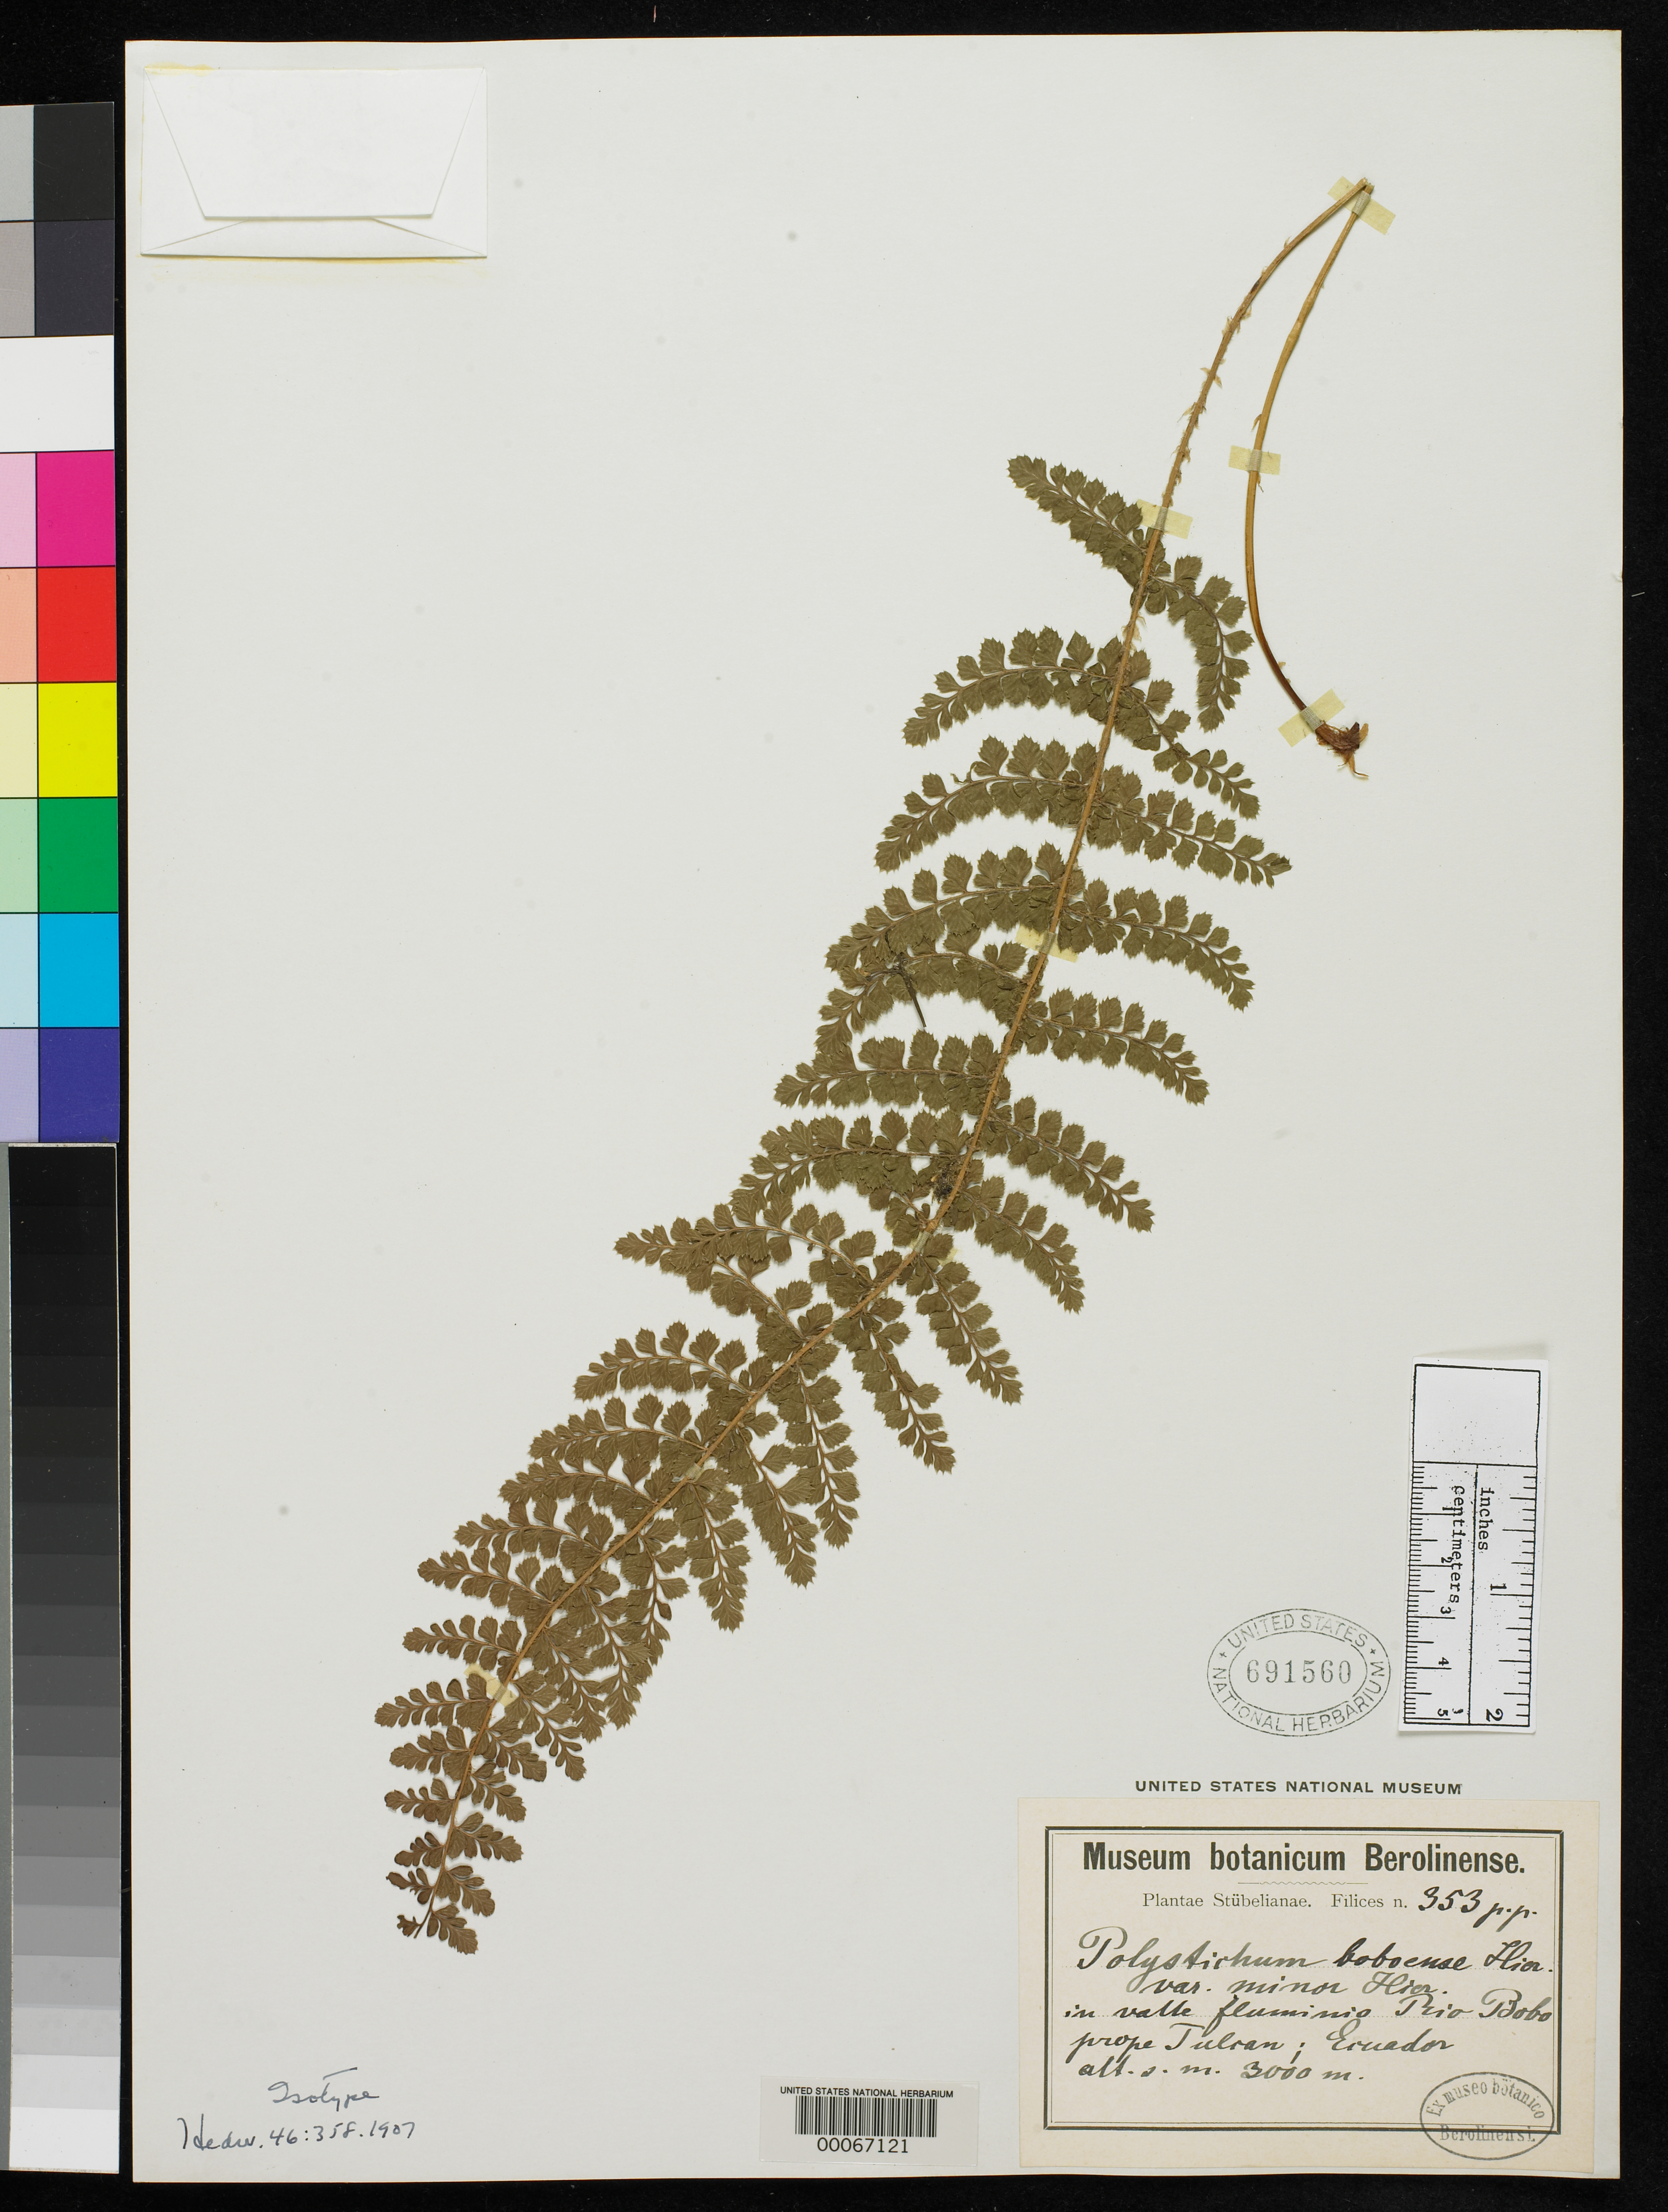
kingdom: Plantae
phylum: Tracheophyta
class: Polypodiopsida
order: Polypodiales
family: Dryopteridaceae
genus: Polystichum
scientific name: Polystichum boboense var. minor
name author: Hieron.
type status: Type Collection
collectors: M. Stuebel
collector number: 353 p.p.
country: Ecuador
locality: Prope Tulran.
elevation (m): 3000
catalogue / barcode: US 691560